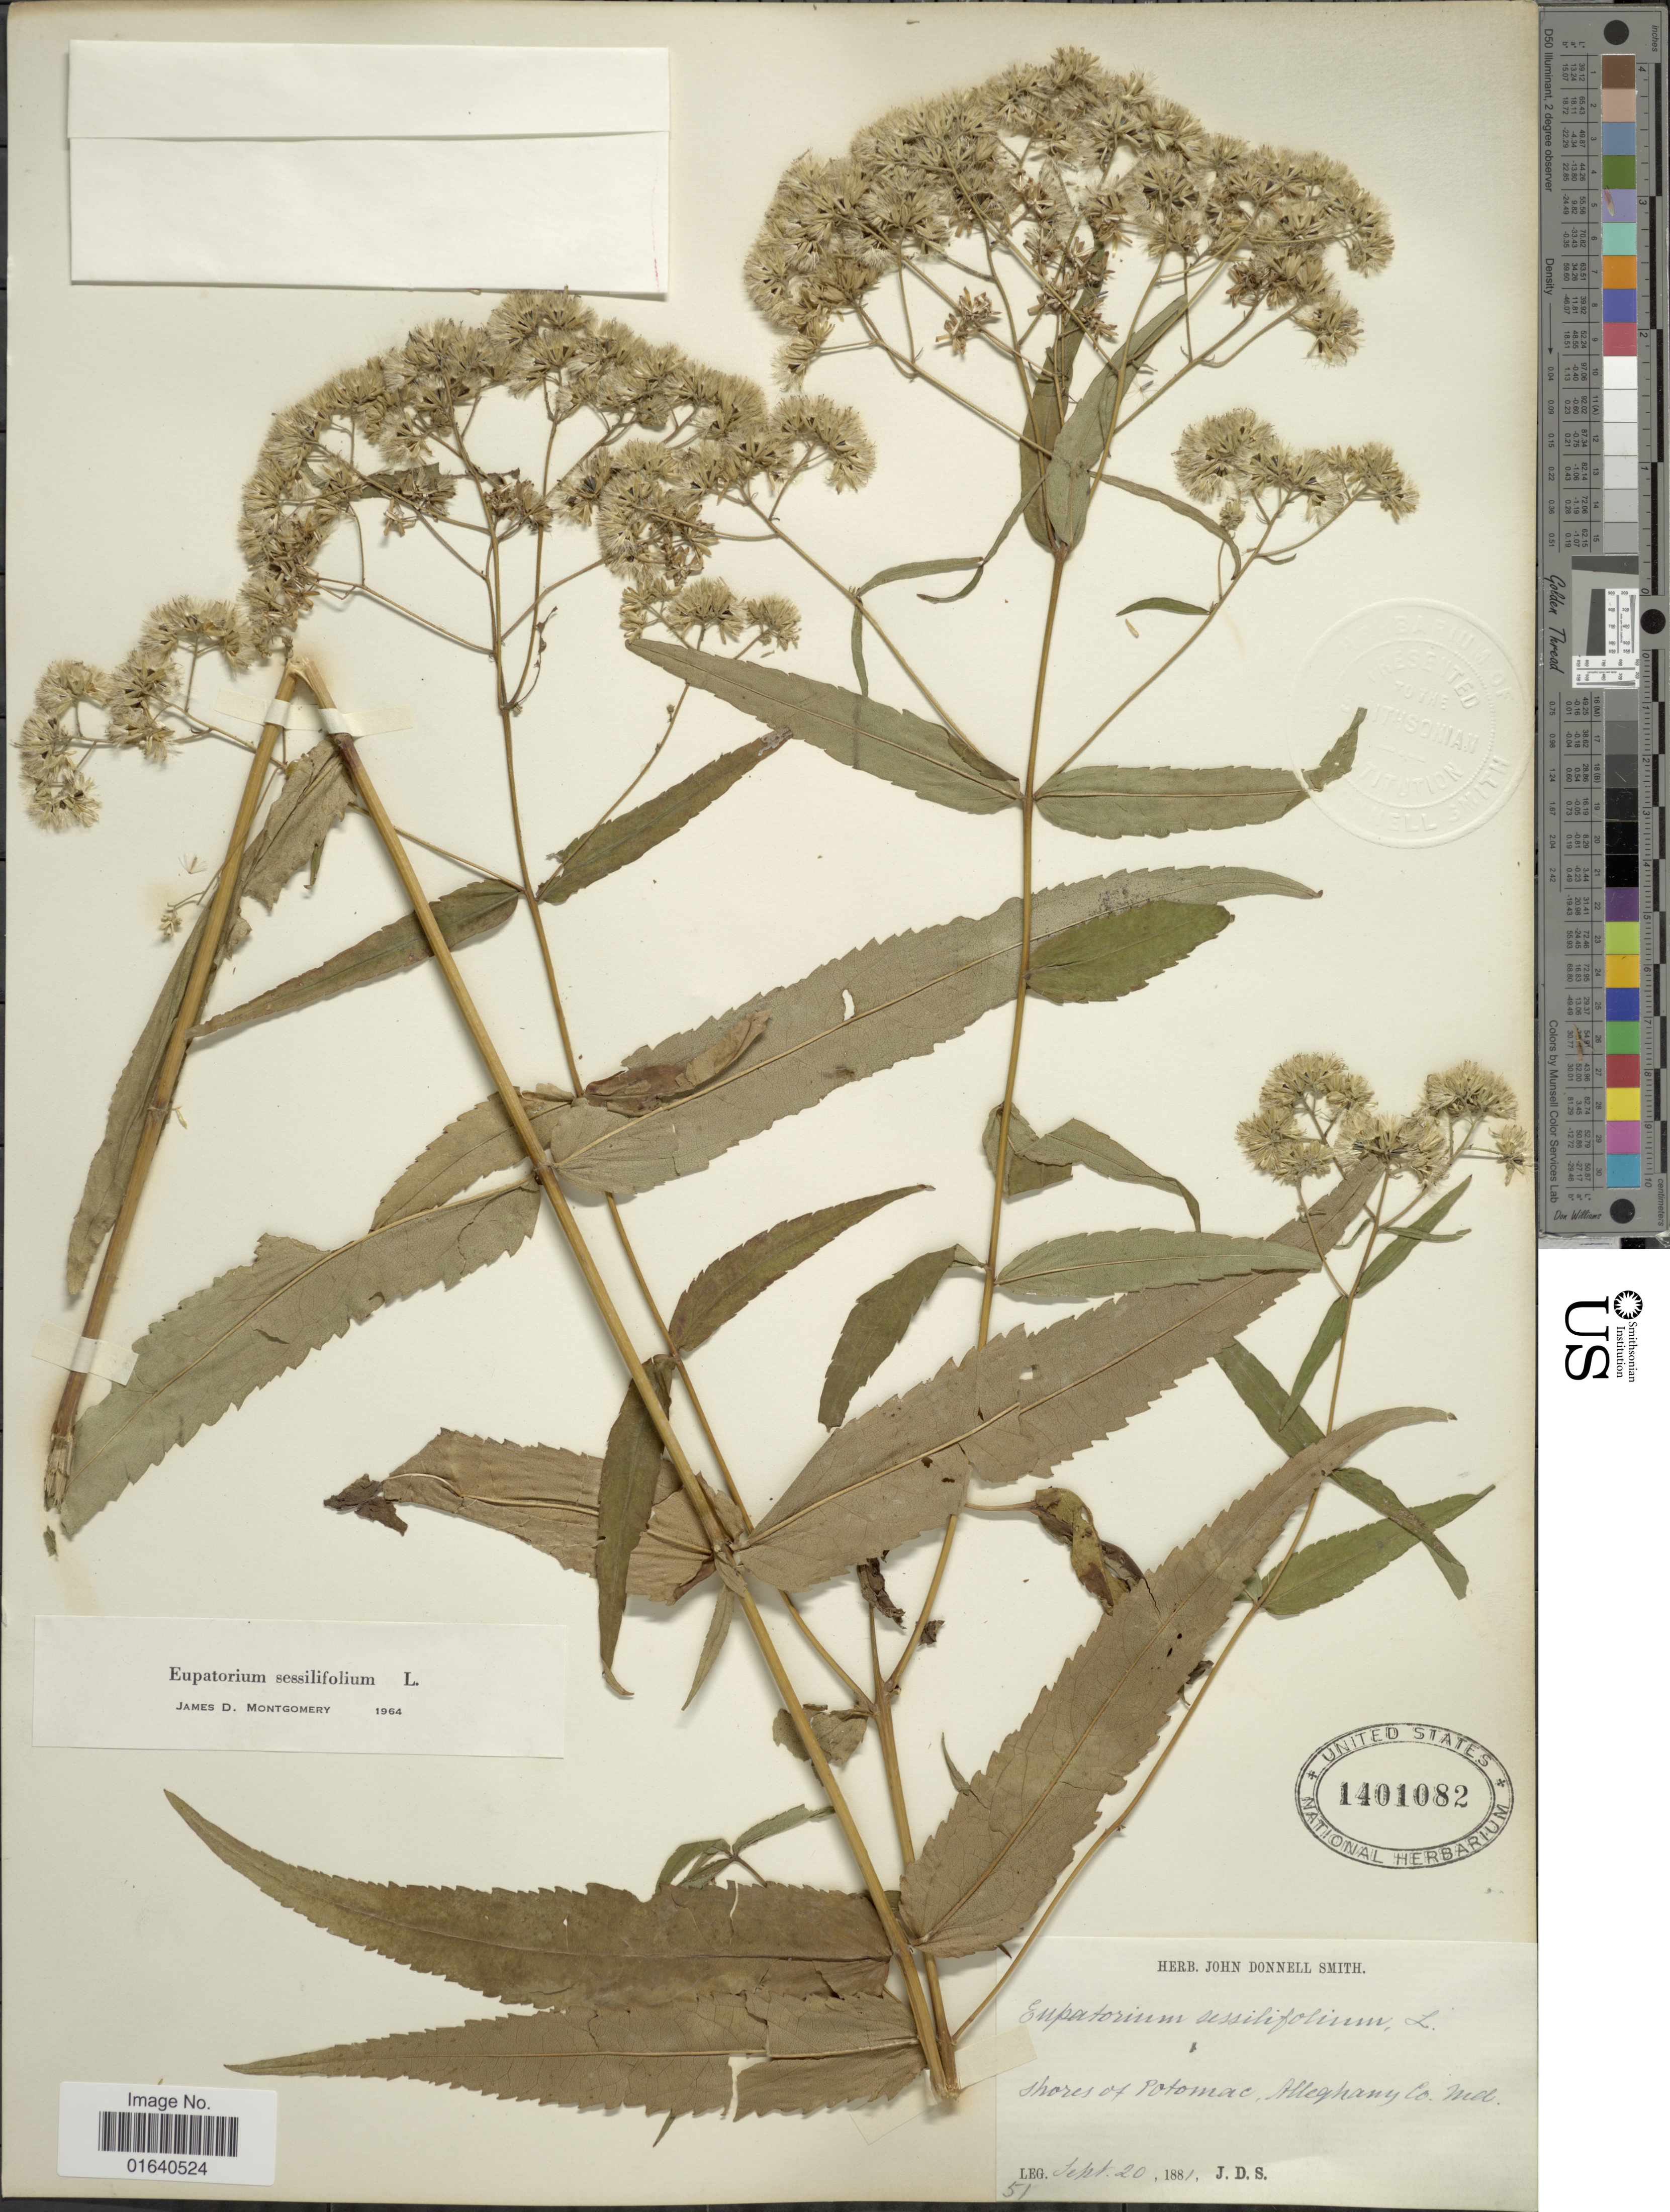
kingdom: Plantae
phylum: Tracheophyta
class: Magnoliopsida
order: Asterales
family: Asteraceae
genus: Eupatorium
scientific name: Eupatorium sessilifolium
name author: L.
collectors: J. Donnell Smith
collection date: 1881-09-20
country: United States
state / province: Maryland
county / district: Allegany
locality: Shores of Potomac, Alleghany Co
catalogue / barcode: US 1401082